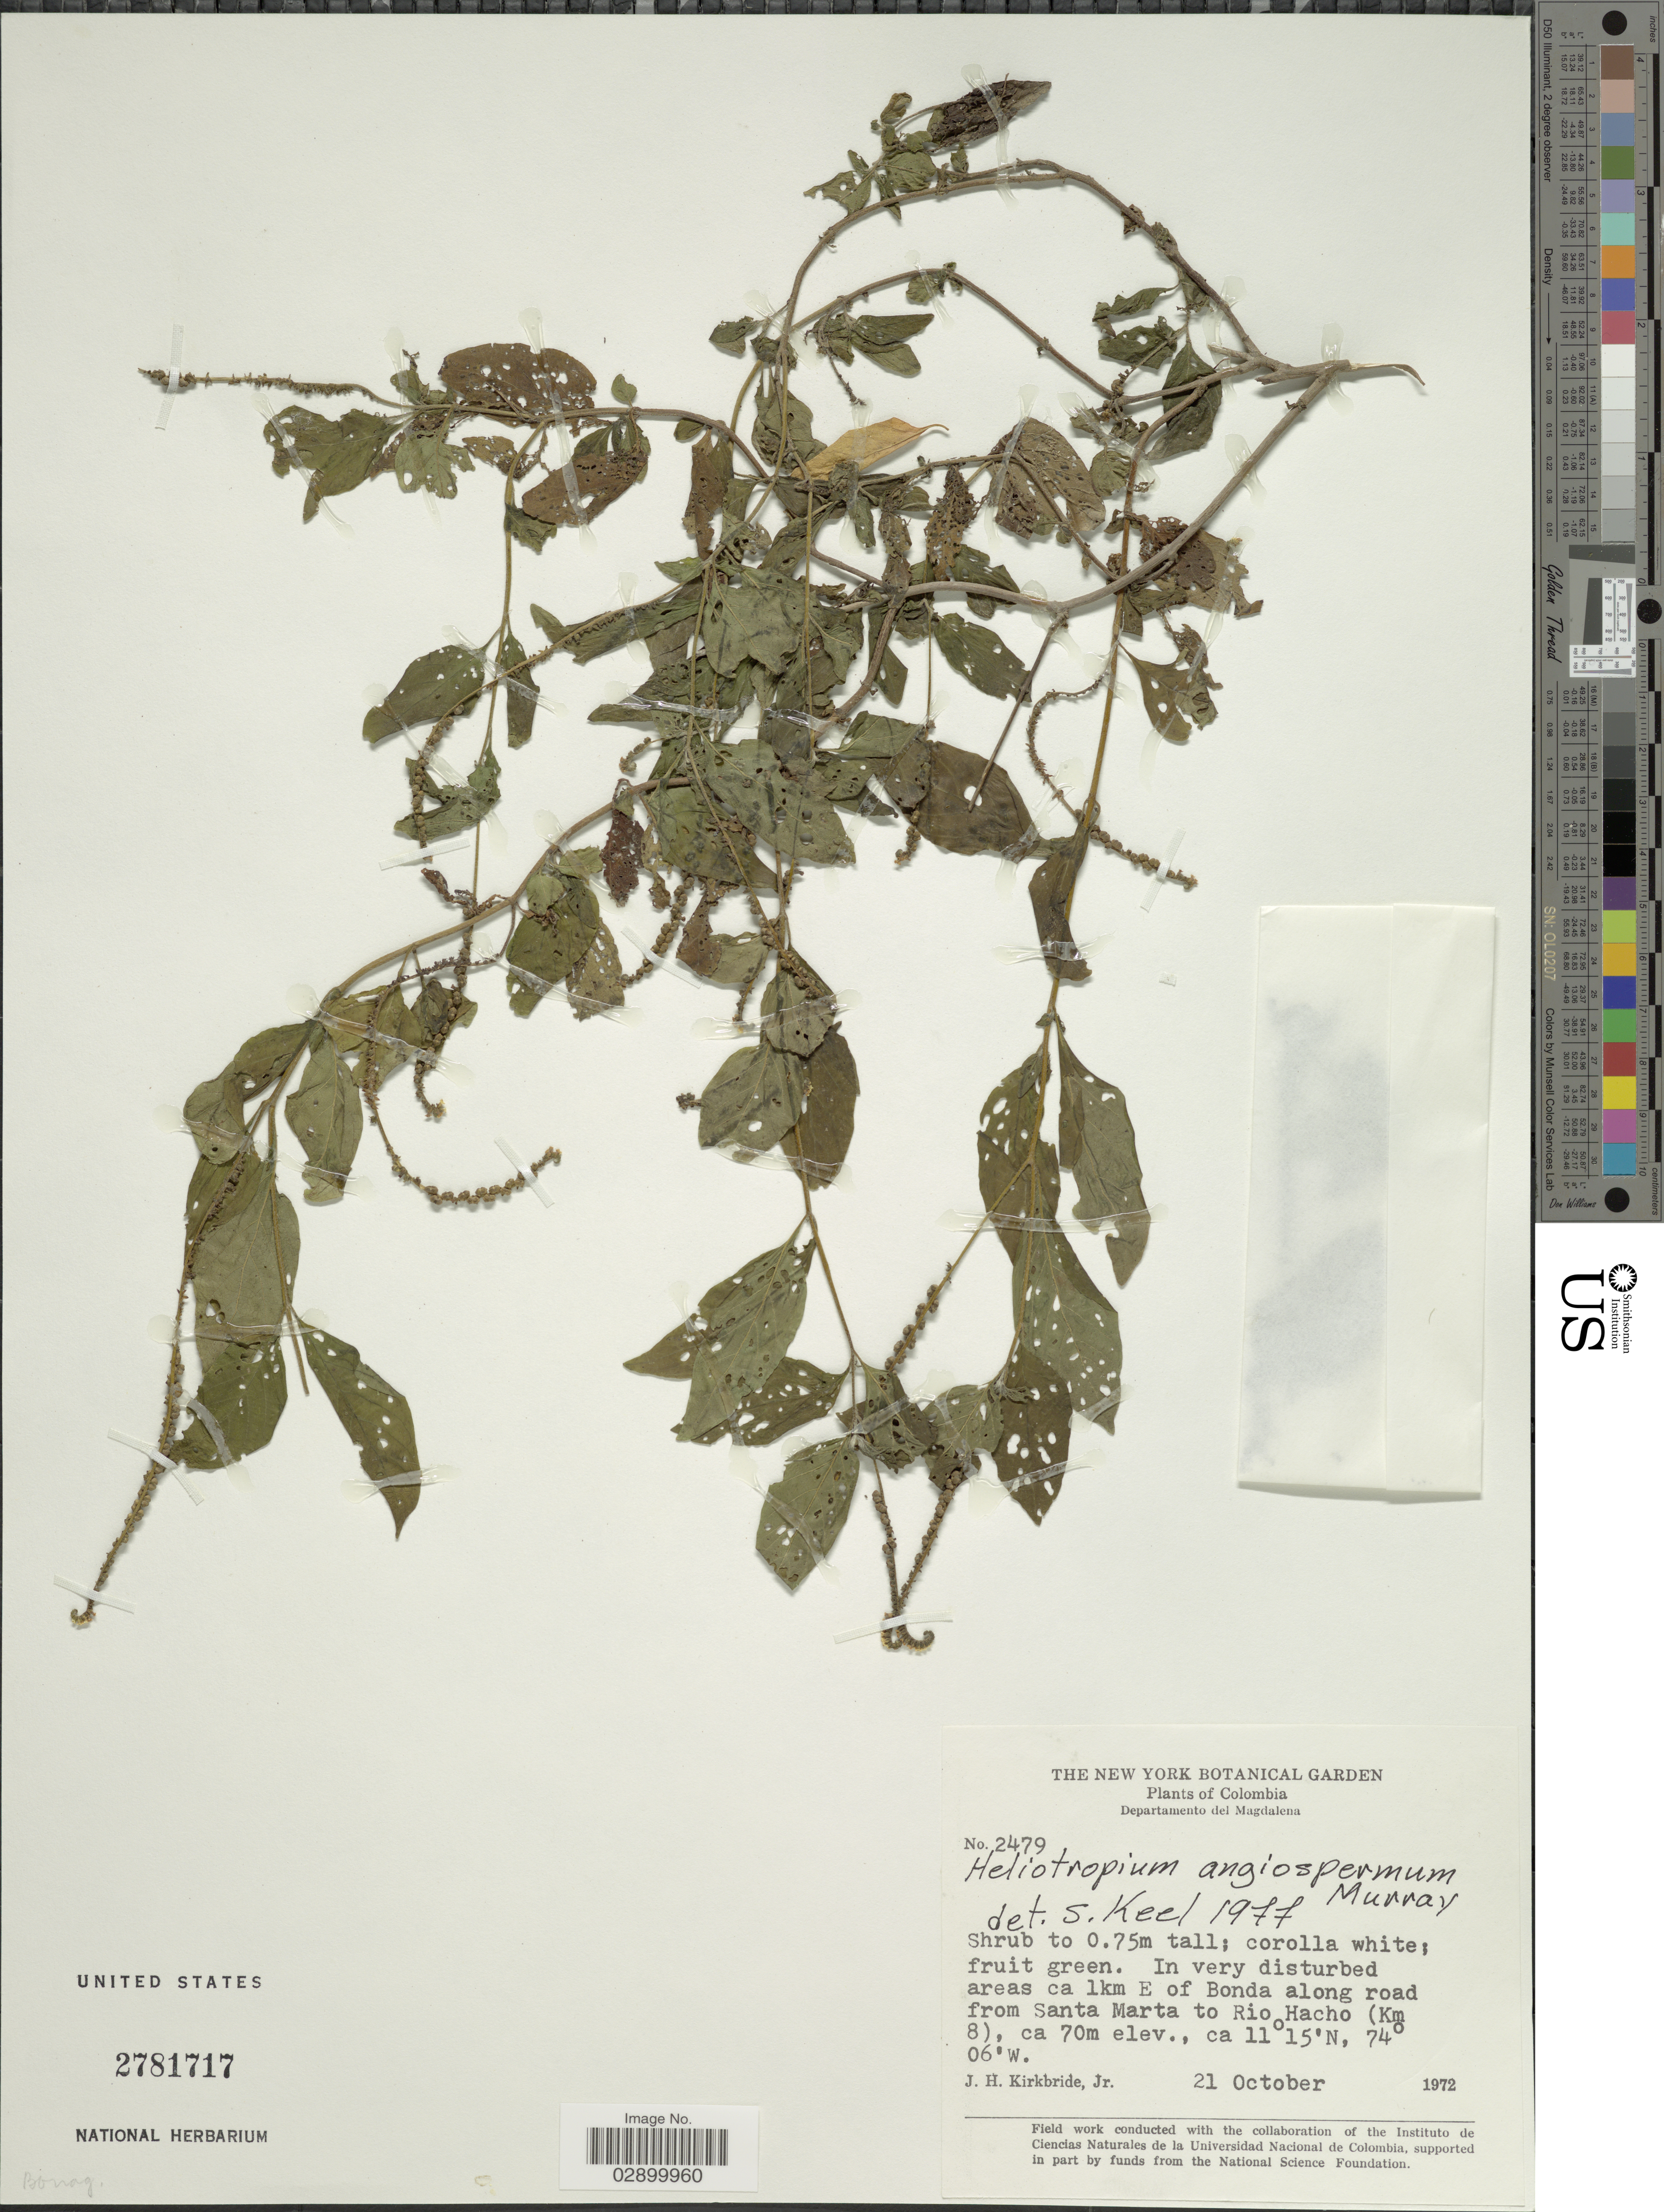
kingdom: Plantae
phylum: Tracheophyta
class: Magnoliopsida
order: Boraginales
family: Heliotropiaceae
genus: Heliotropium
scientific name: Heliotropium angiospermum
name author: Murray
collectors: J. H. Kirkbride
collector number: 2479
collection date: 1972-10-21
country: Colombia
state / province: Magdalena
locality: Departamento del Magdalena. Ca. 1 km E of Bonda along road from Santa Marta to Rio Hacho (km 8).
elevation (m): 70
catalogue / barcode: US 2781717